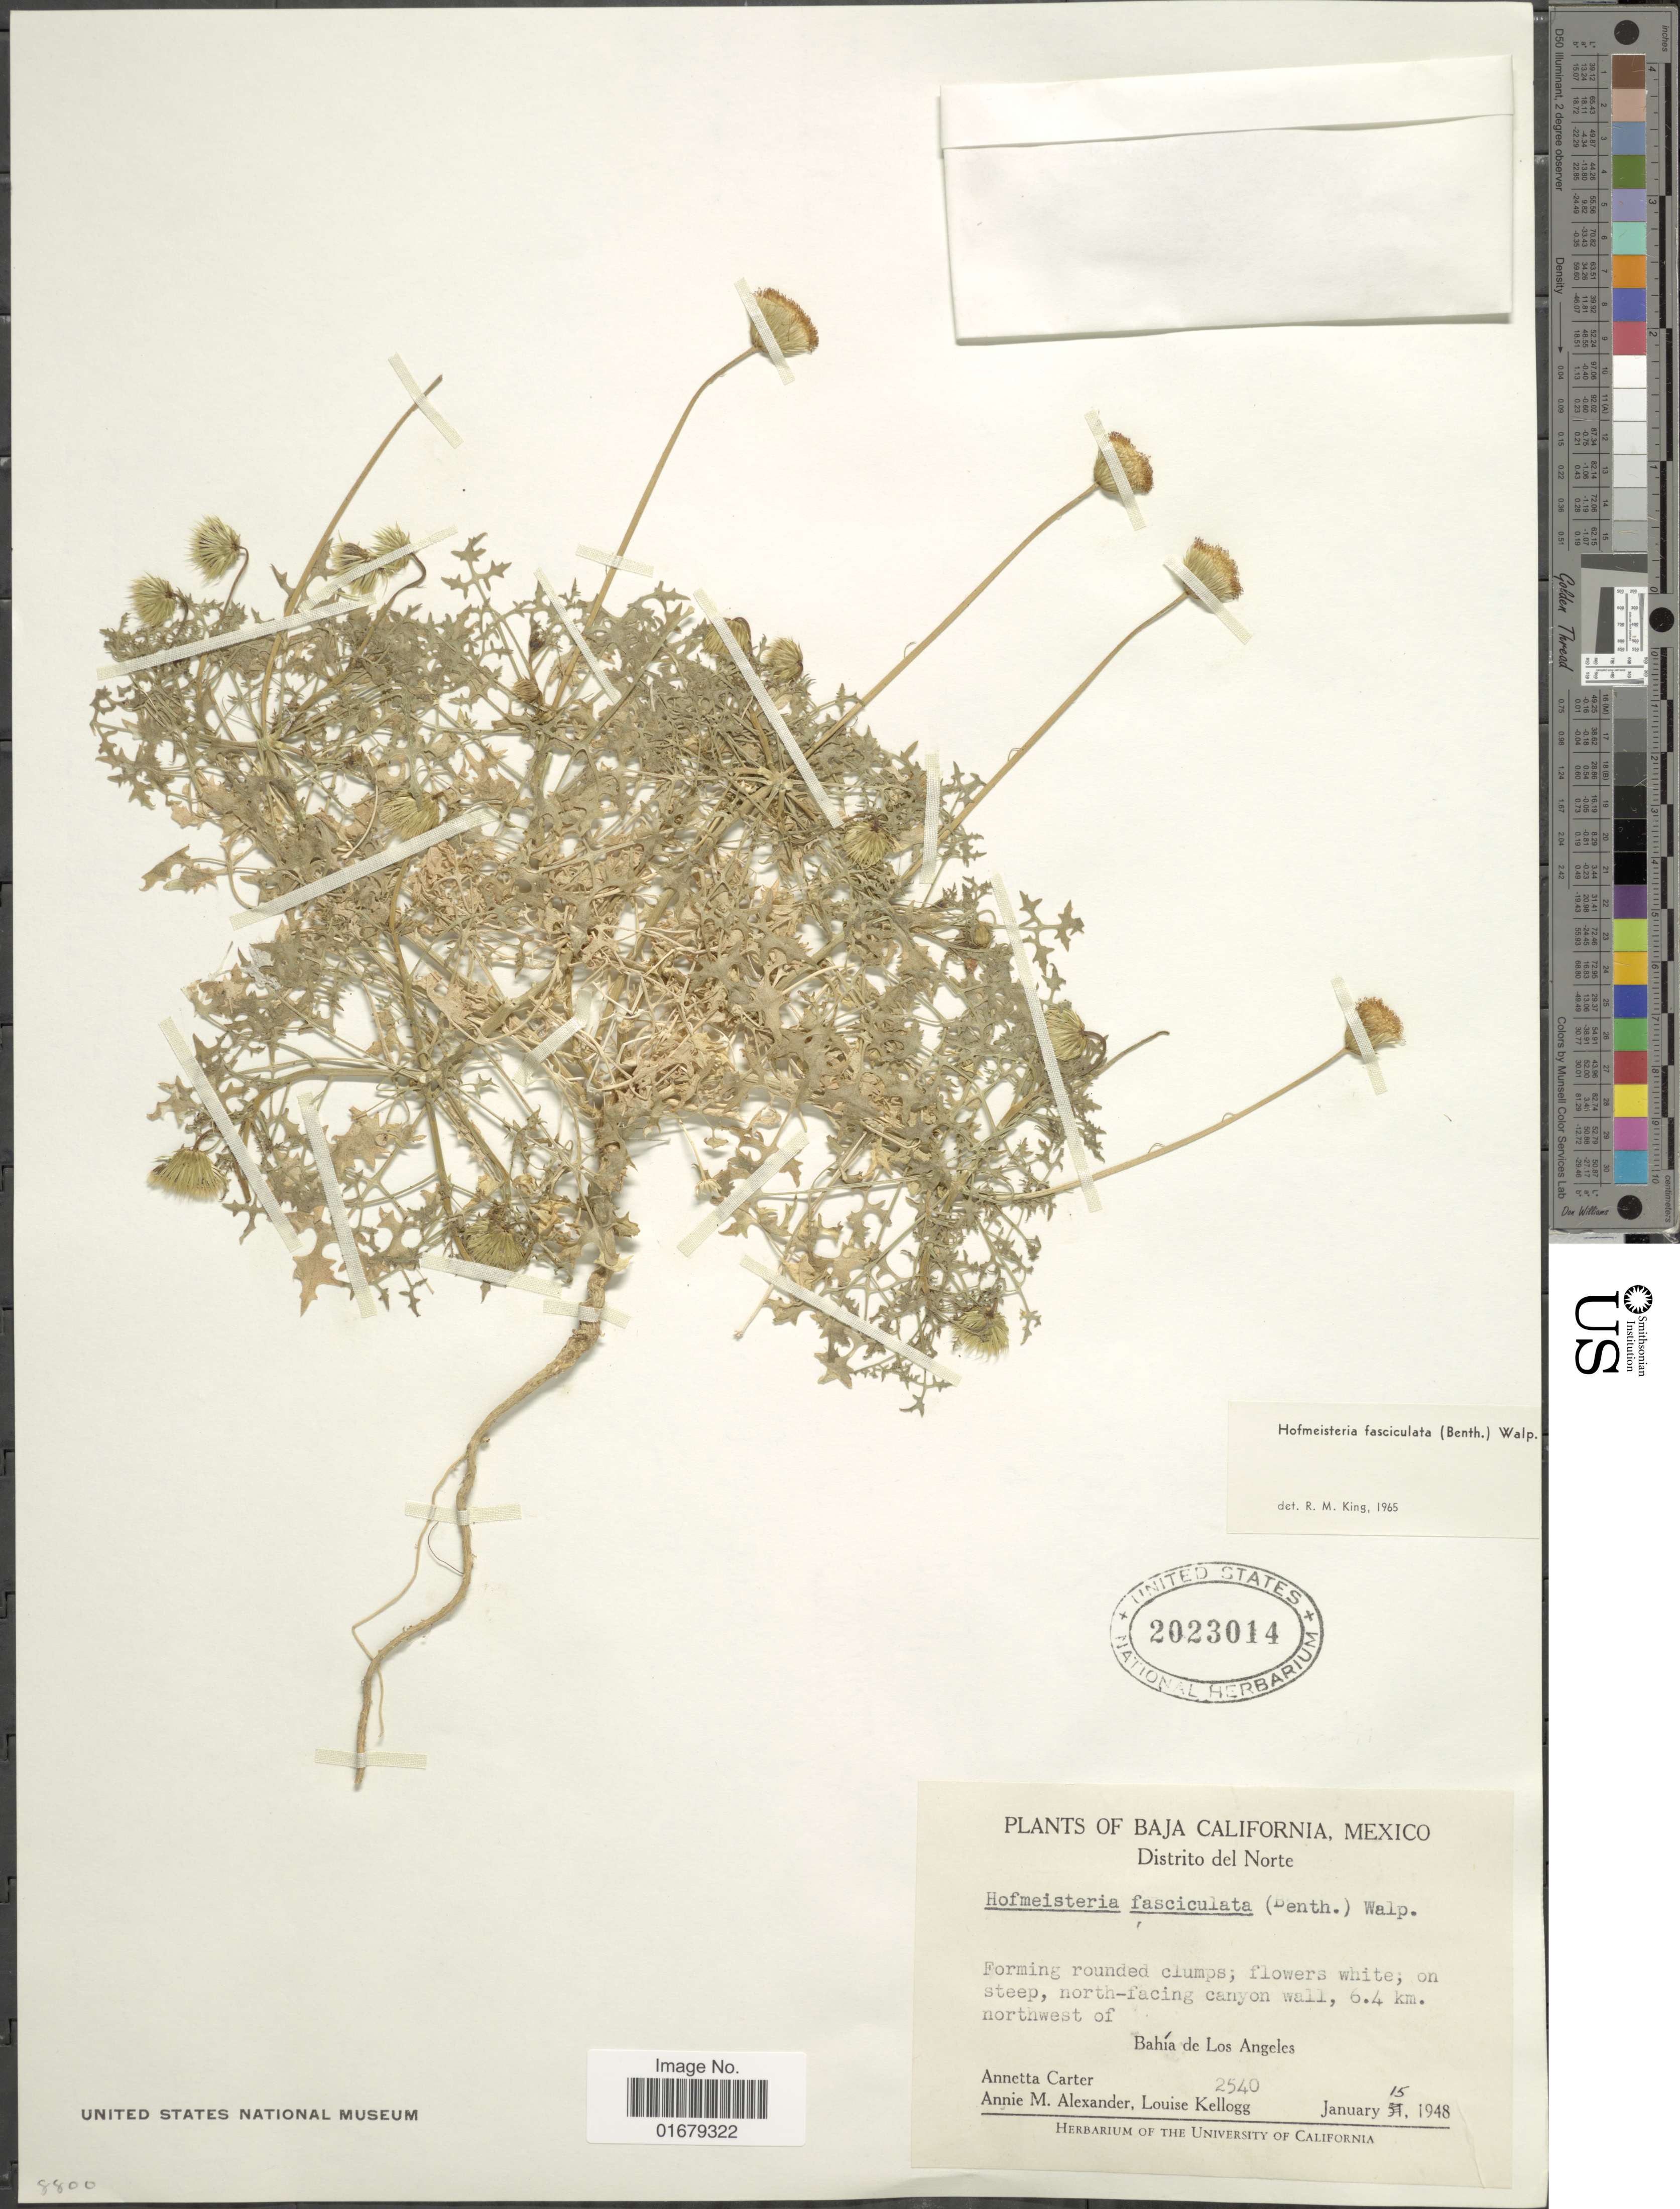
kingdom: Plantae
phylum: Tracheophyta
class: Magnoliopsida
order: Asterales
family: Asteraceae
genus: Hofmeisteria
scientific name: Hofmeisteria fasciculata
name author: (Benth.) Walp.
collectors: A. Carter, A. M. Alexander & L. Kellogg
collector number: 2540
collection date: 1948-01-15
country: Mexico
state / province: Baja California Sur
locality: Distrito del Norte, on steep, north - facing canyon wall, 6.4 km northwest of Bahia de Los Angeles.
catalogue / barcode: US 2023014